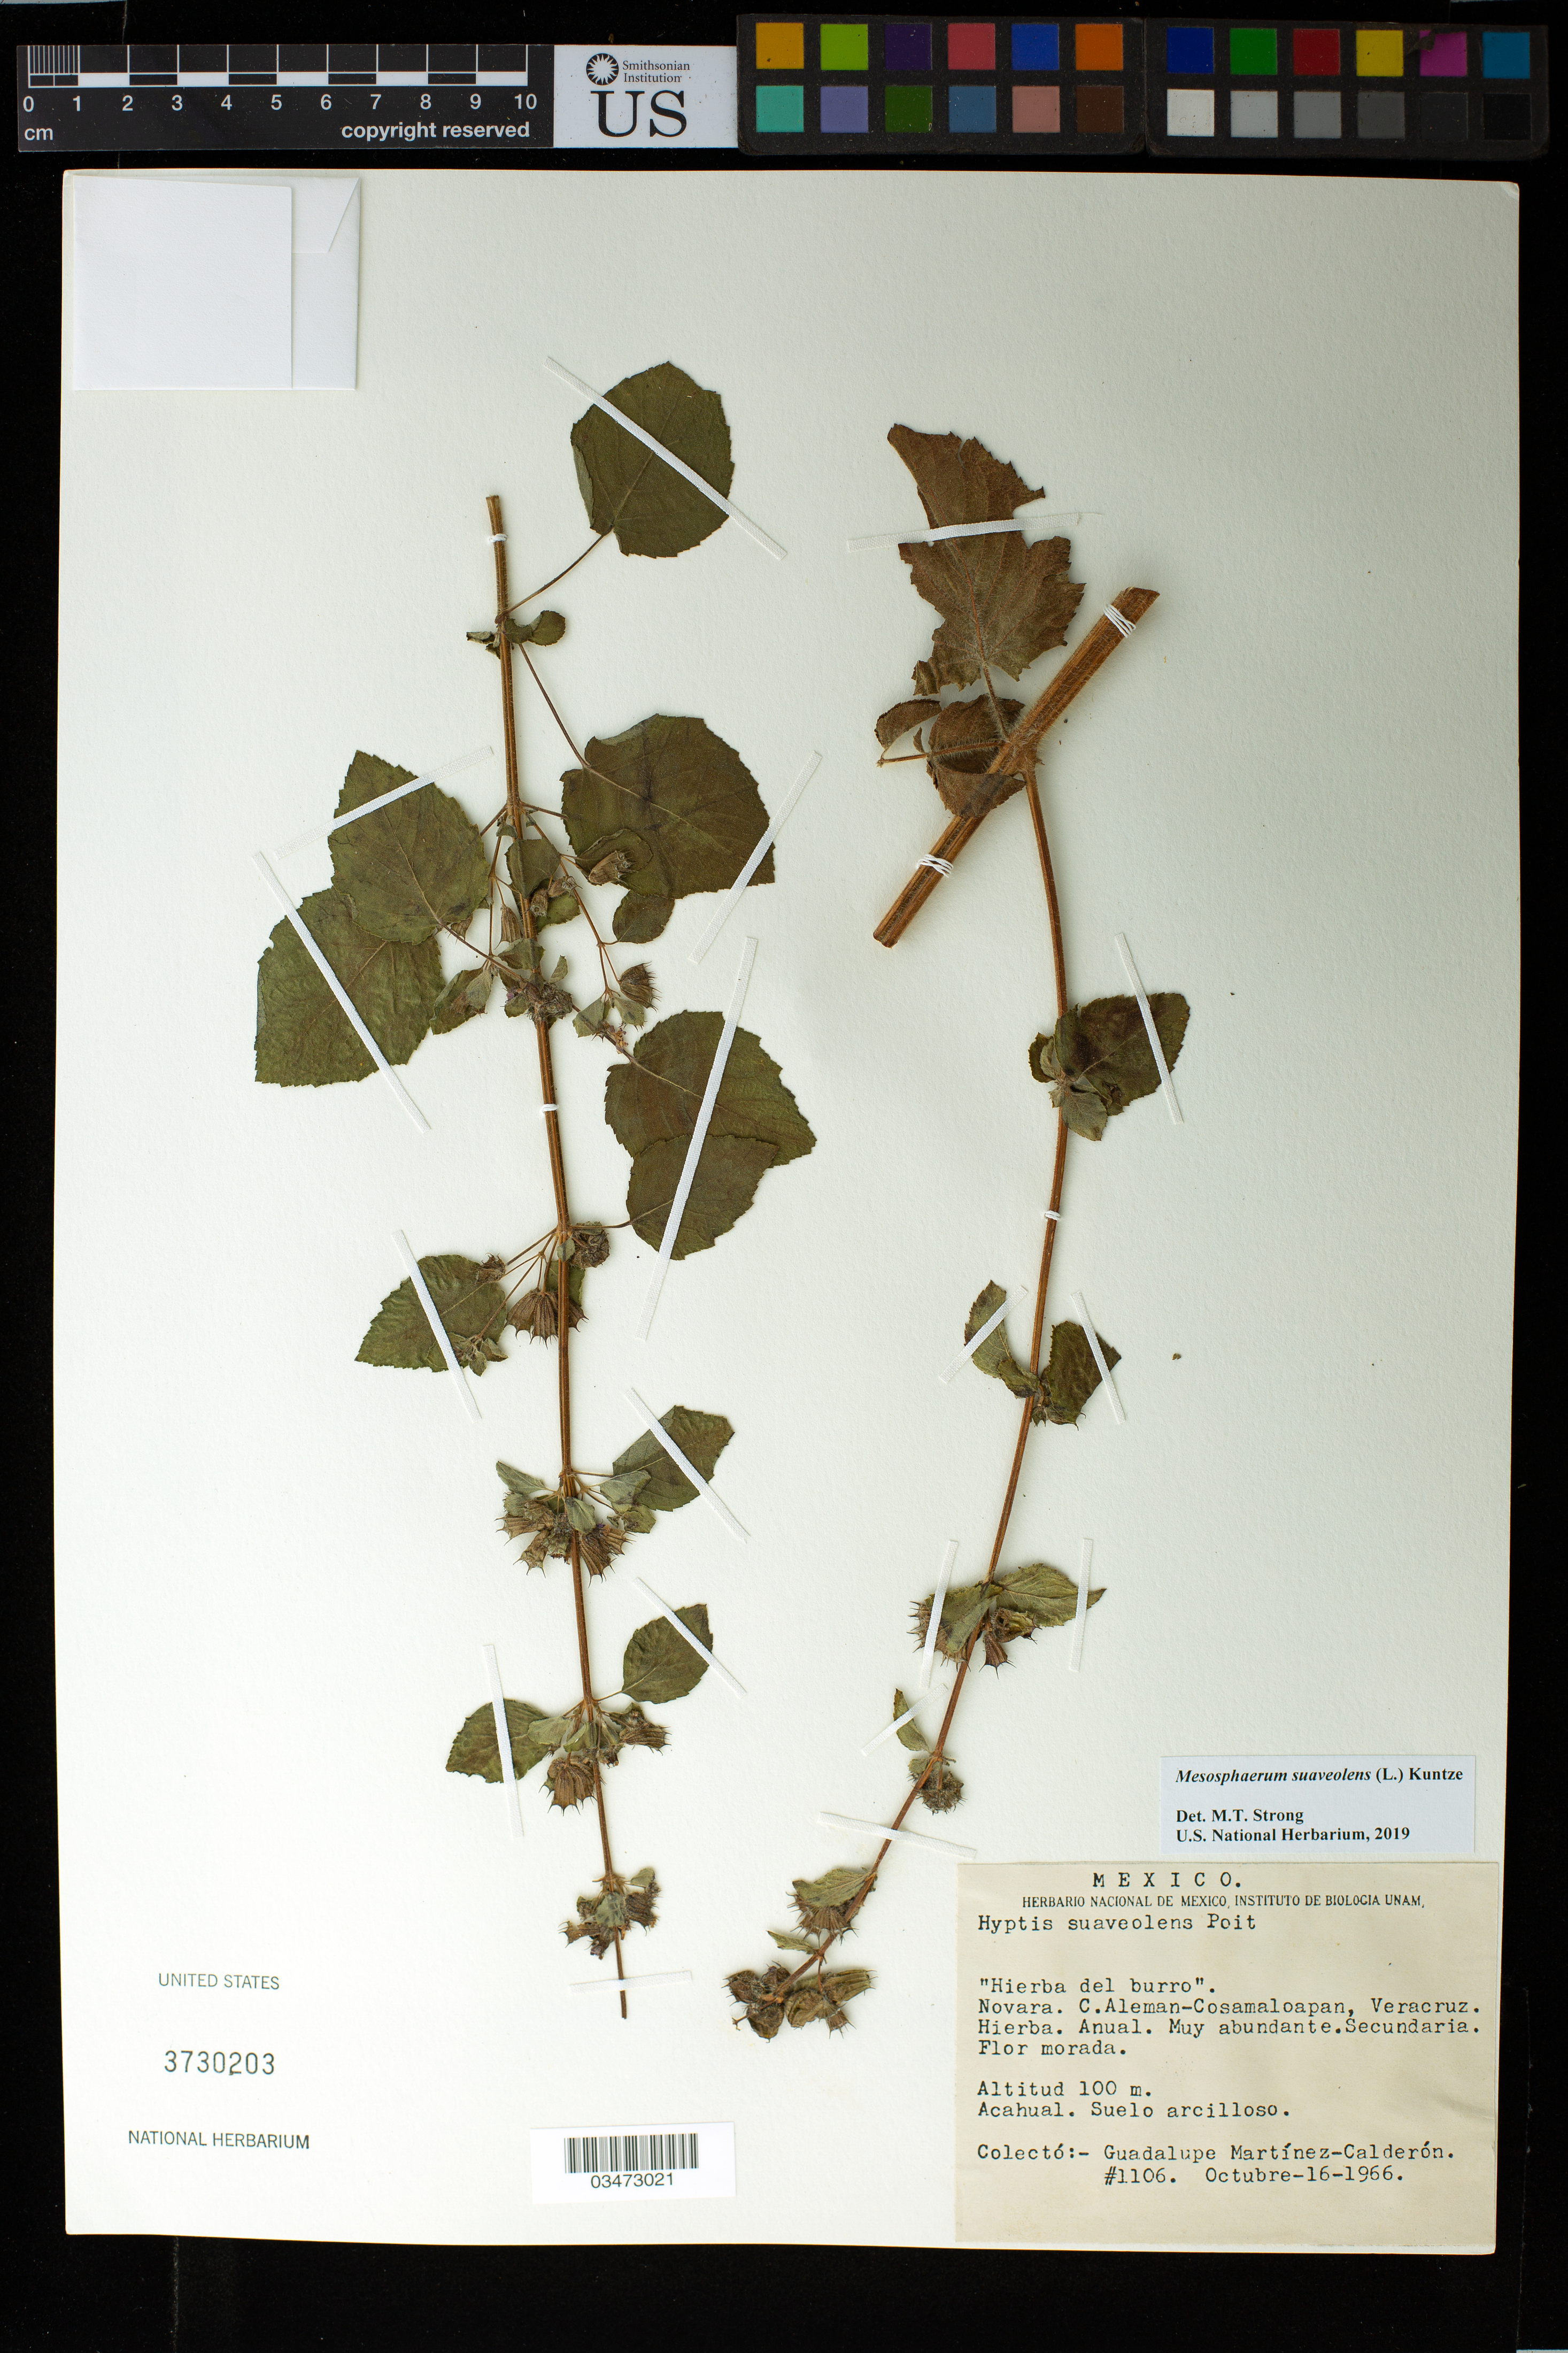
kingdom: Plantae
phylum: Tracheophyta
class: Magnoliopsida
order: Lamiales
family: Lamiaceae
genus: Mesosphaerum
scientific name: Mesosphaerum suaveolens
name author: (L.) Kuntze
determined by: Strong, Mark T., (BOT), Smithsonian Institution - National Museum of Natural History (UNITED STATES)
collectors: G. Martinez-C.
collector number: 1106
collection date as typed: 16 Oct 1966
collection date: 1966-10-16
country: Mexico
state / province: Veracruz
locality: Novara. C.Aleman-Cosamaloapan, Veracruz. Acahaul, Suelo arcilloso.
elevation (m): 100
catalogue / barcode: US 3730203